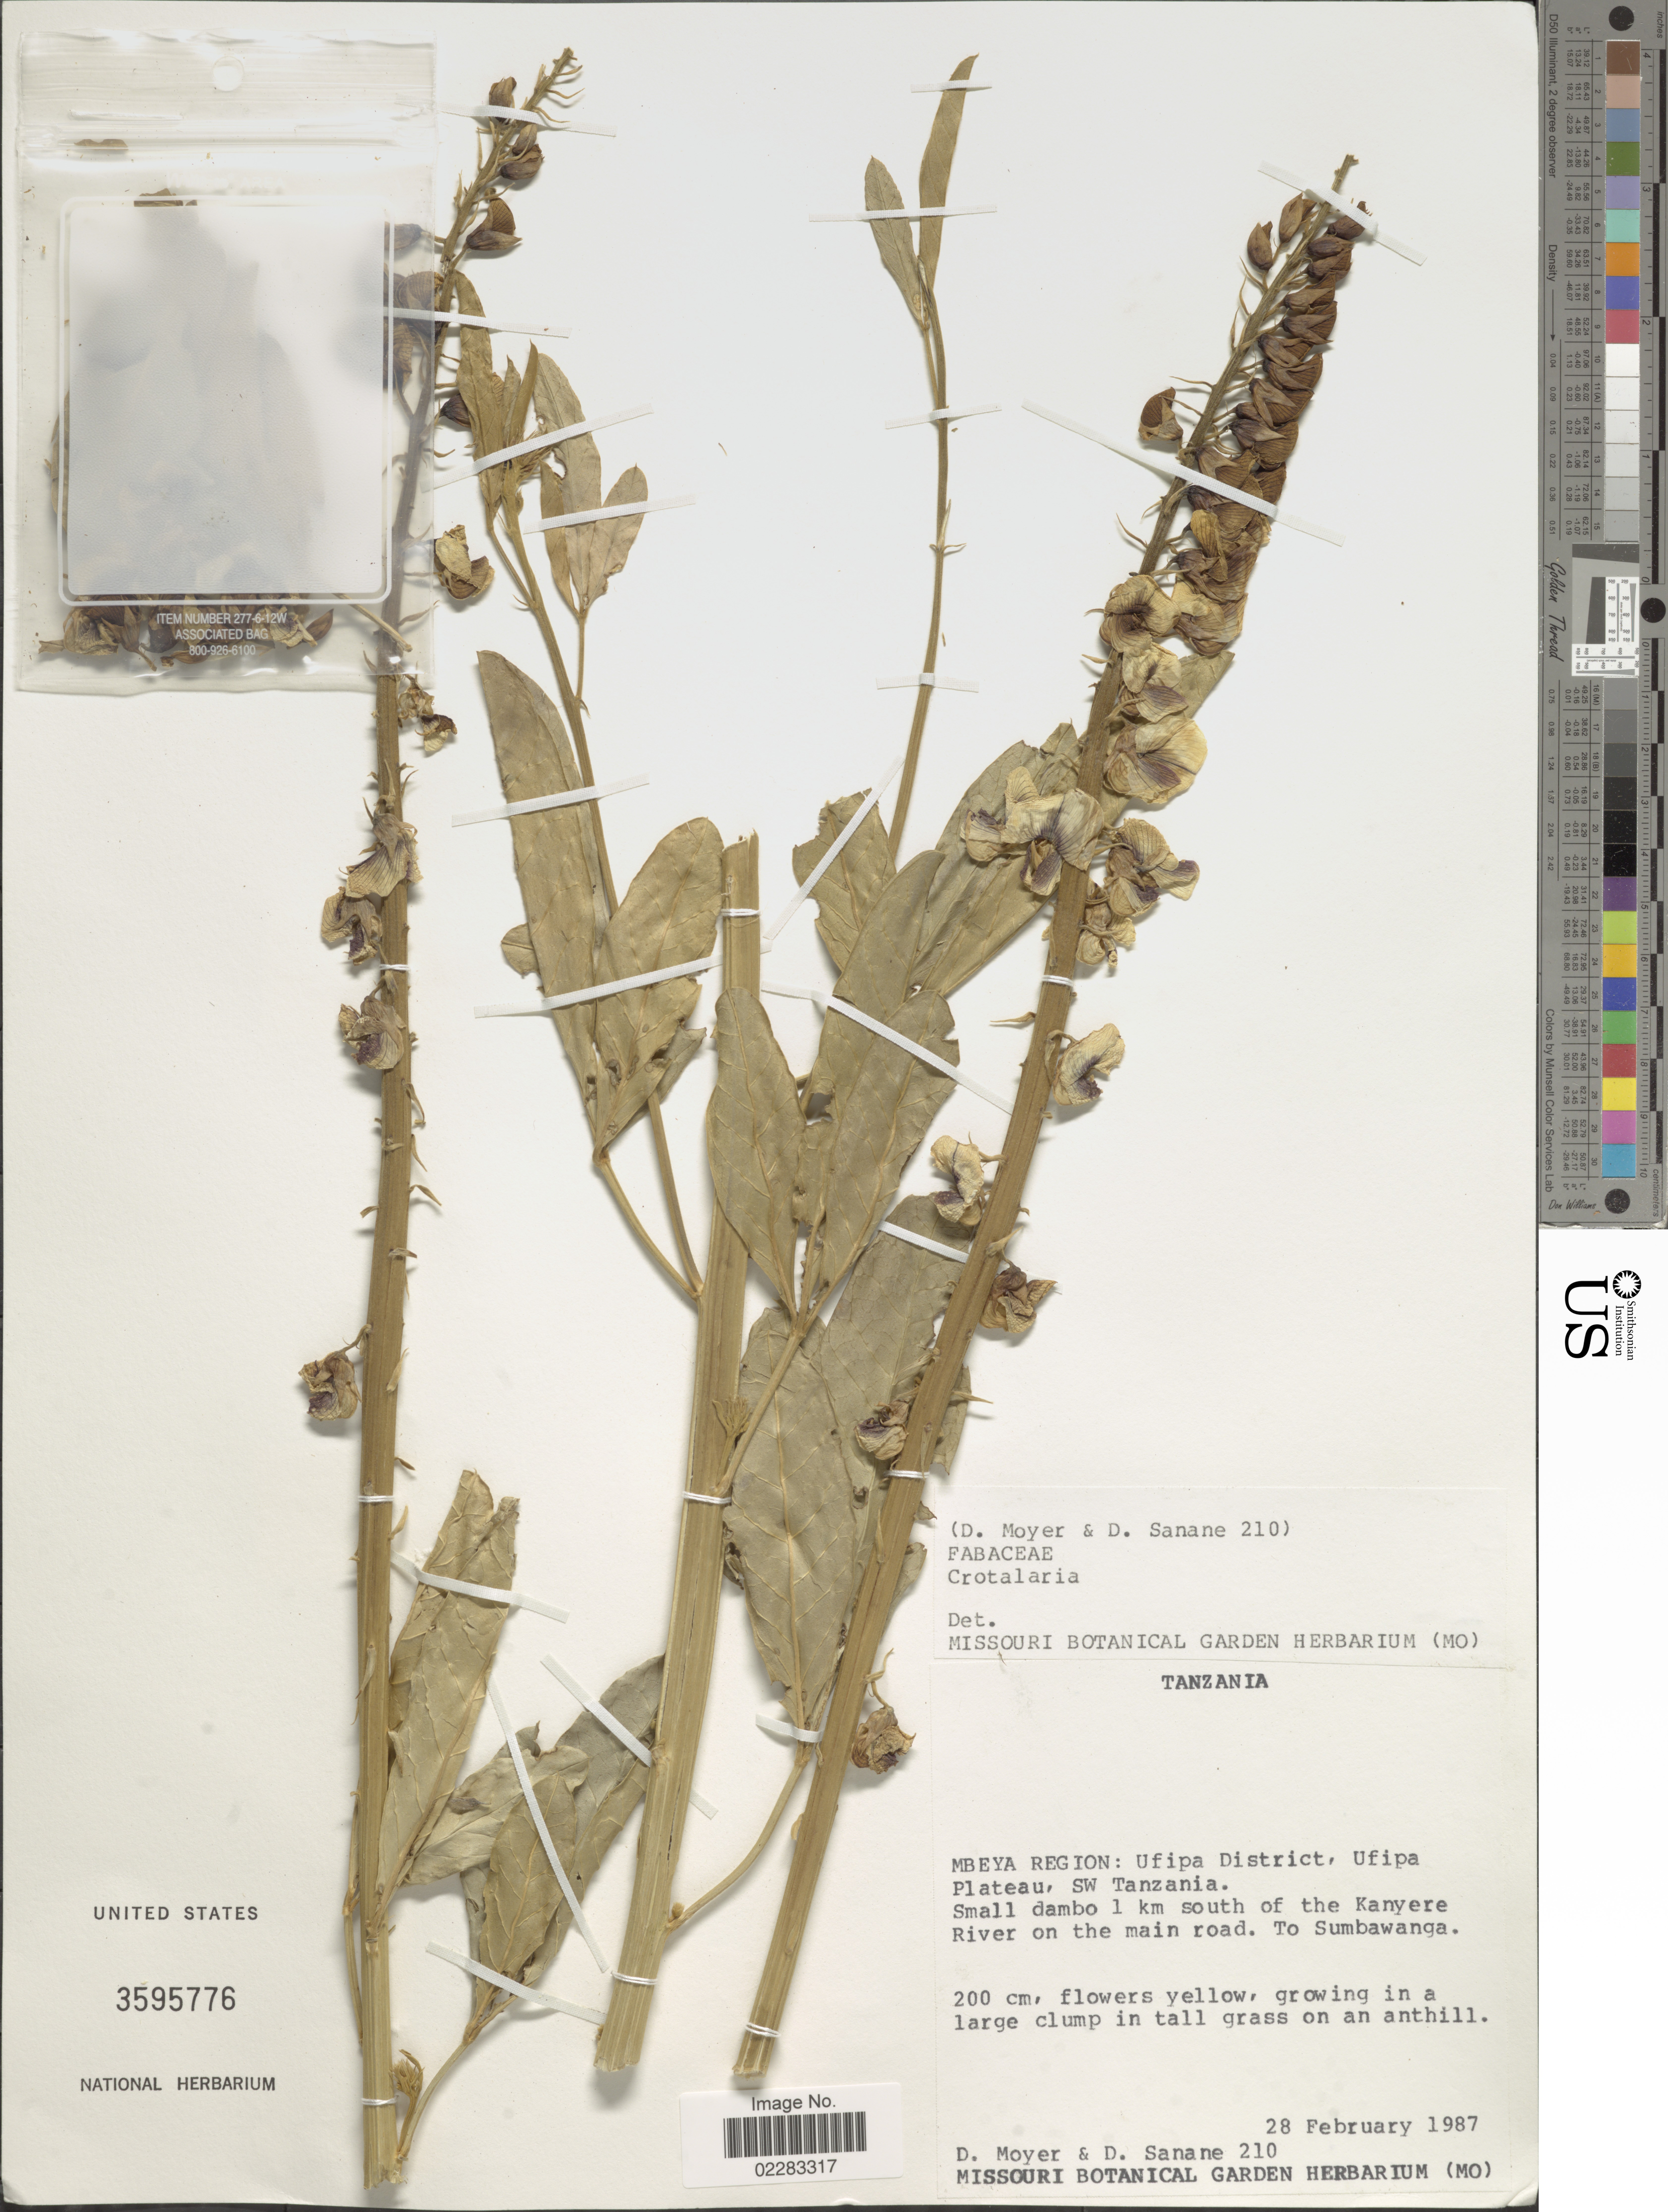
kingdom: Plantae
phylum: Tracheophyta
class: Magnoliopsida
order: Fabales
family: Fabaceae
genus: Crotalaria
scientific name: Crotalaria sp.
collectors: D. Moyer & D. Sanane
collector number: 210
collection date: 1987-02-28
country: Tanzania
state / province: Mbeya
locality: Mbeya Region: Ufipa District, Ufipa Plateau, SW Tanzania, Small dambo 1 km south of the Kanyere River on the main road. To Sumbawanga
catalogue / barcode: US 3595776